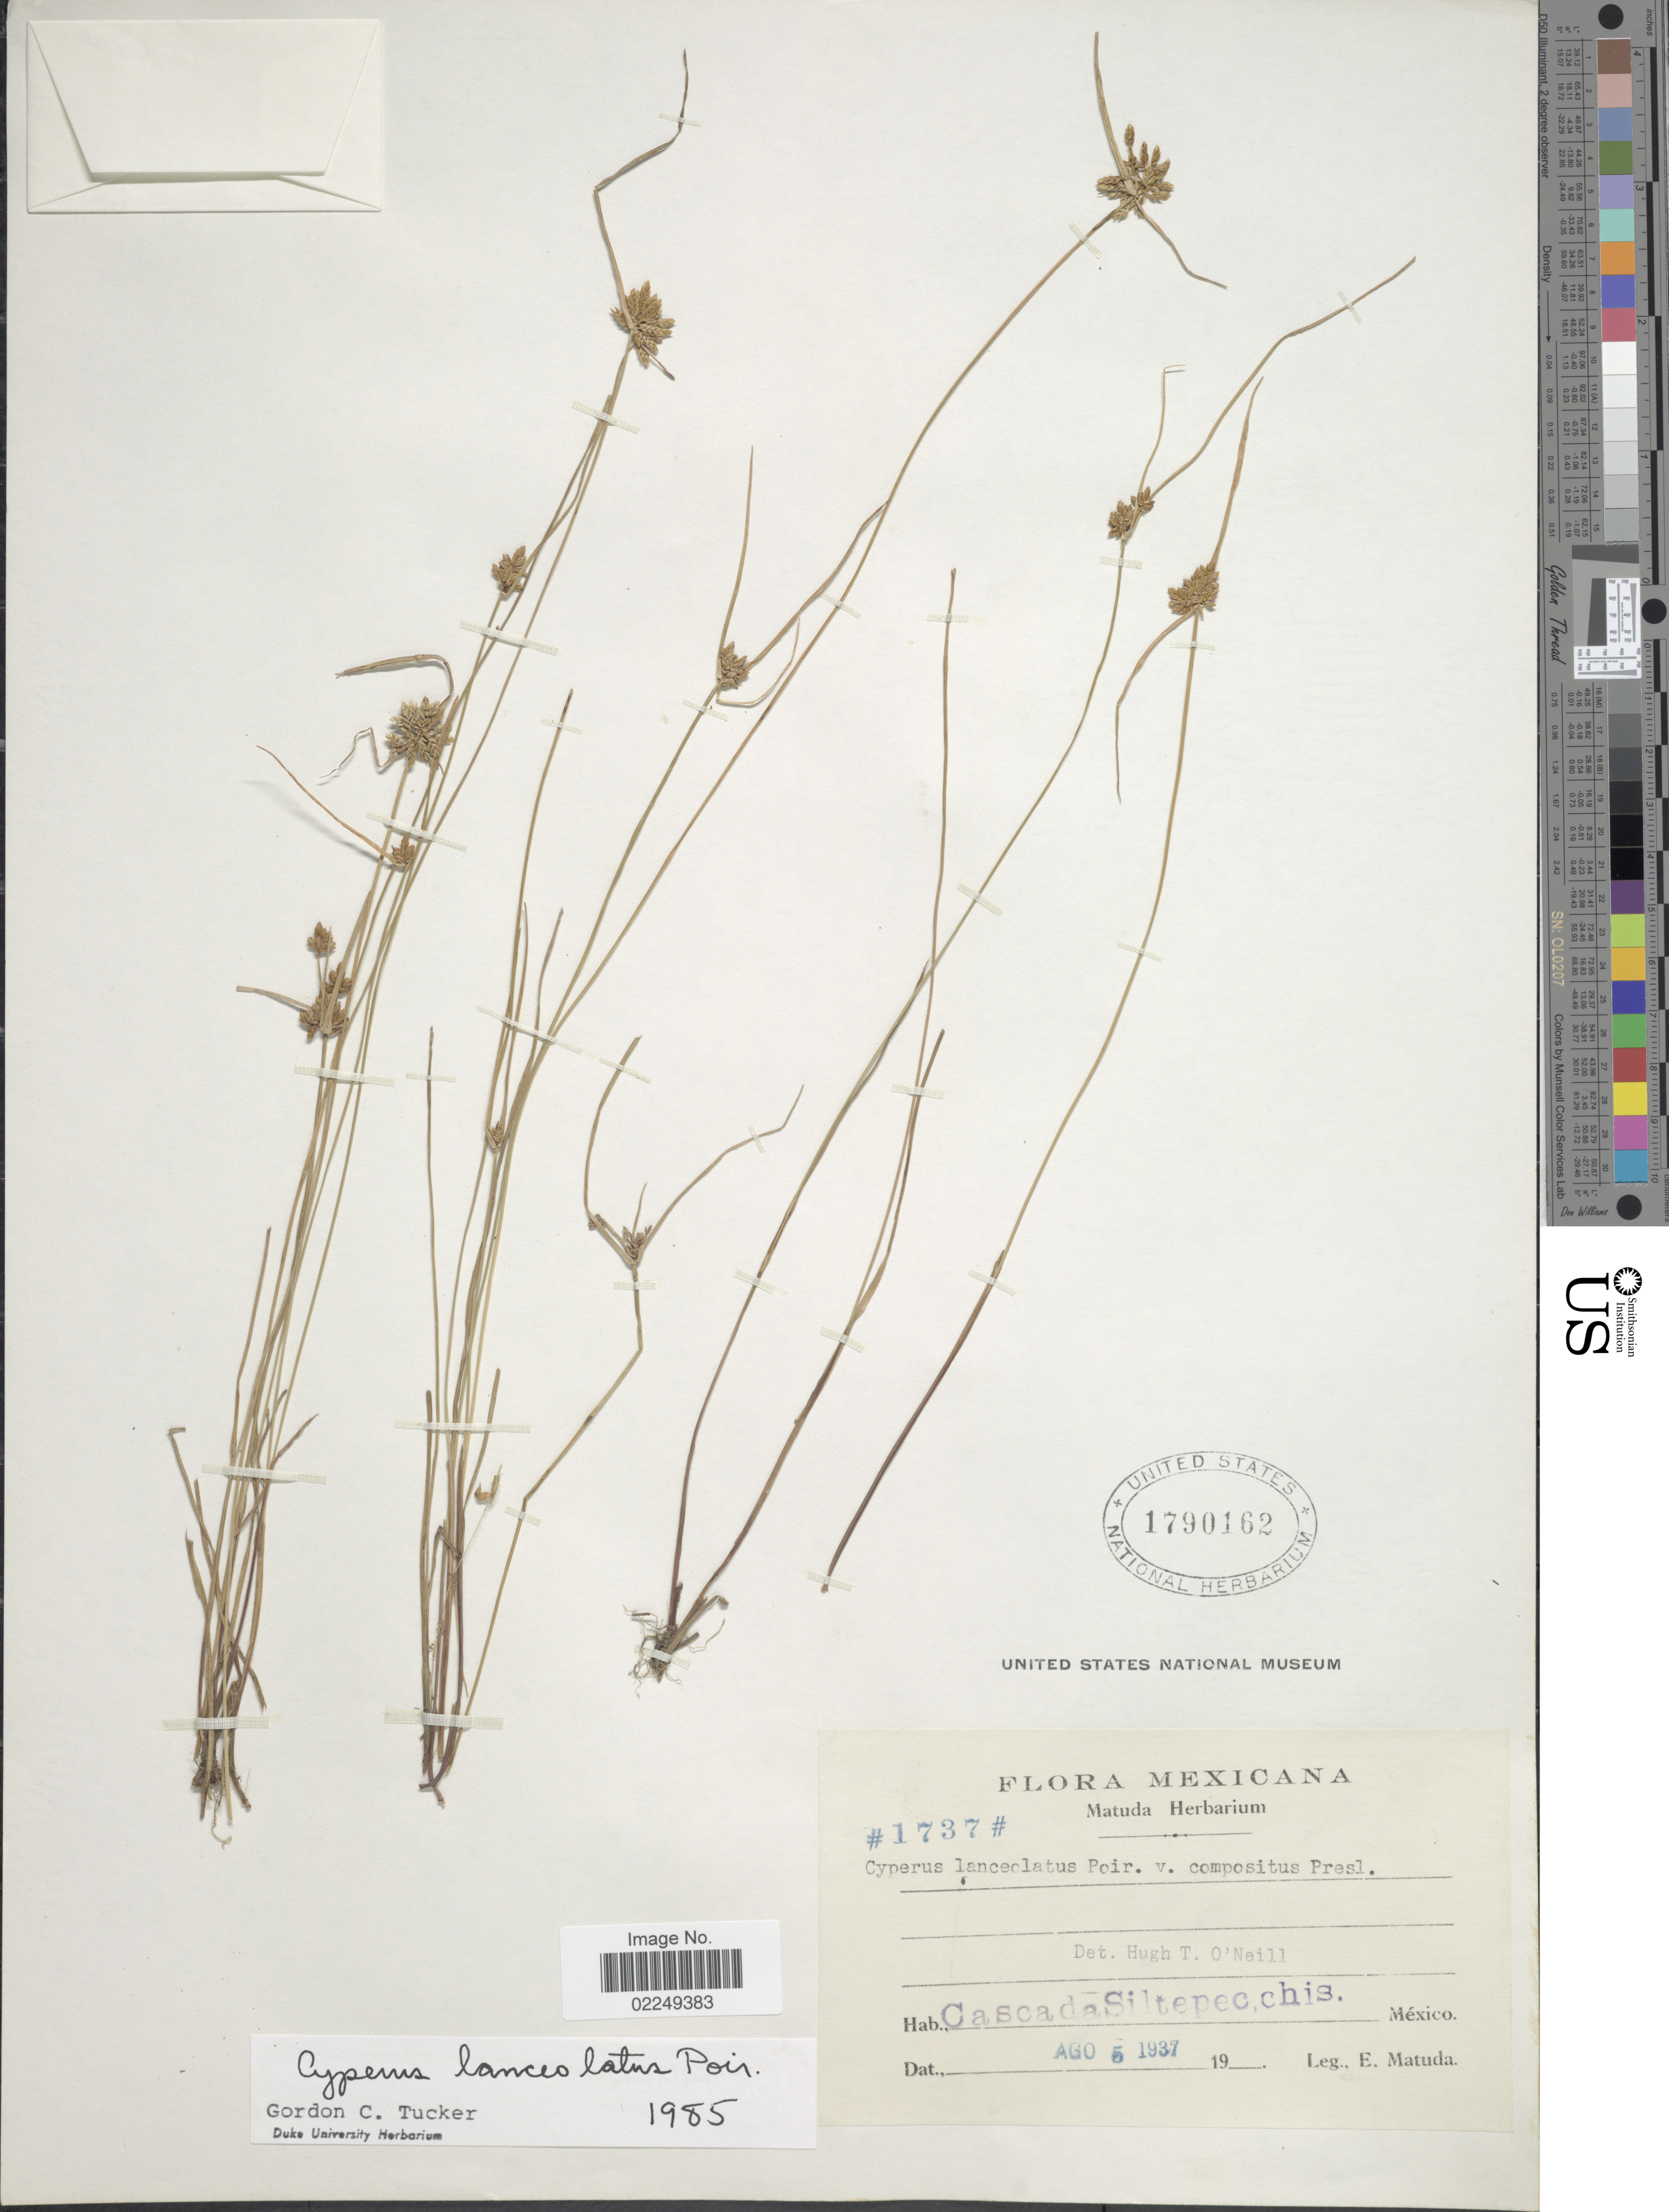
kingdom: Plantae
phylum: Tracheophyta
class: Liliopsida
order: Poales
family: Cyperaceae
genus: Cyperus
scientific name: Cyperus lanceolatus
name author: Poir.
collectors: E. Matuda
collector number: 1737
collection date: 1937-08-05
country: Mexico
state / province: Chiapas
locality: Cascada, Siltepec, Chis., Mexico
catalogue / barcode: US 1790162